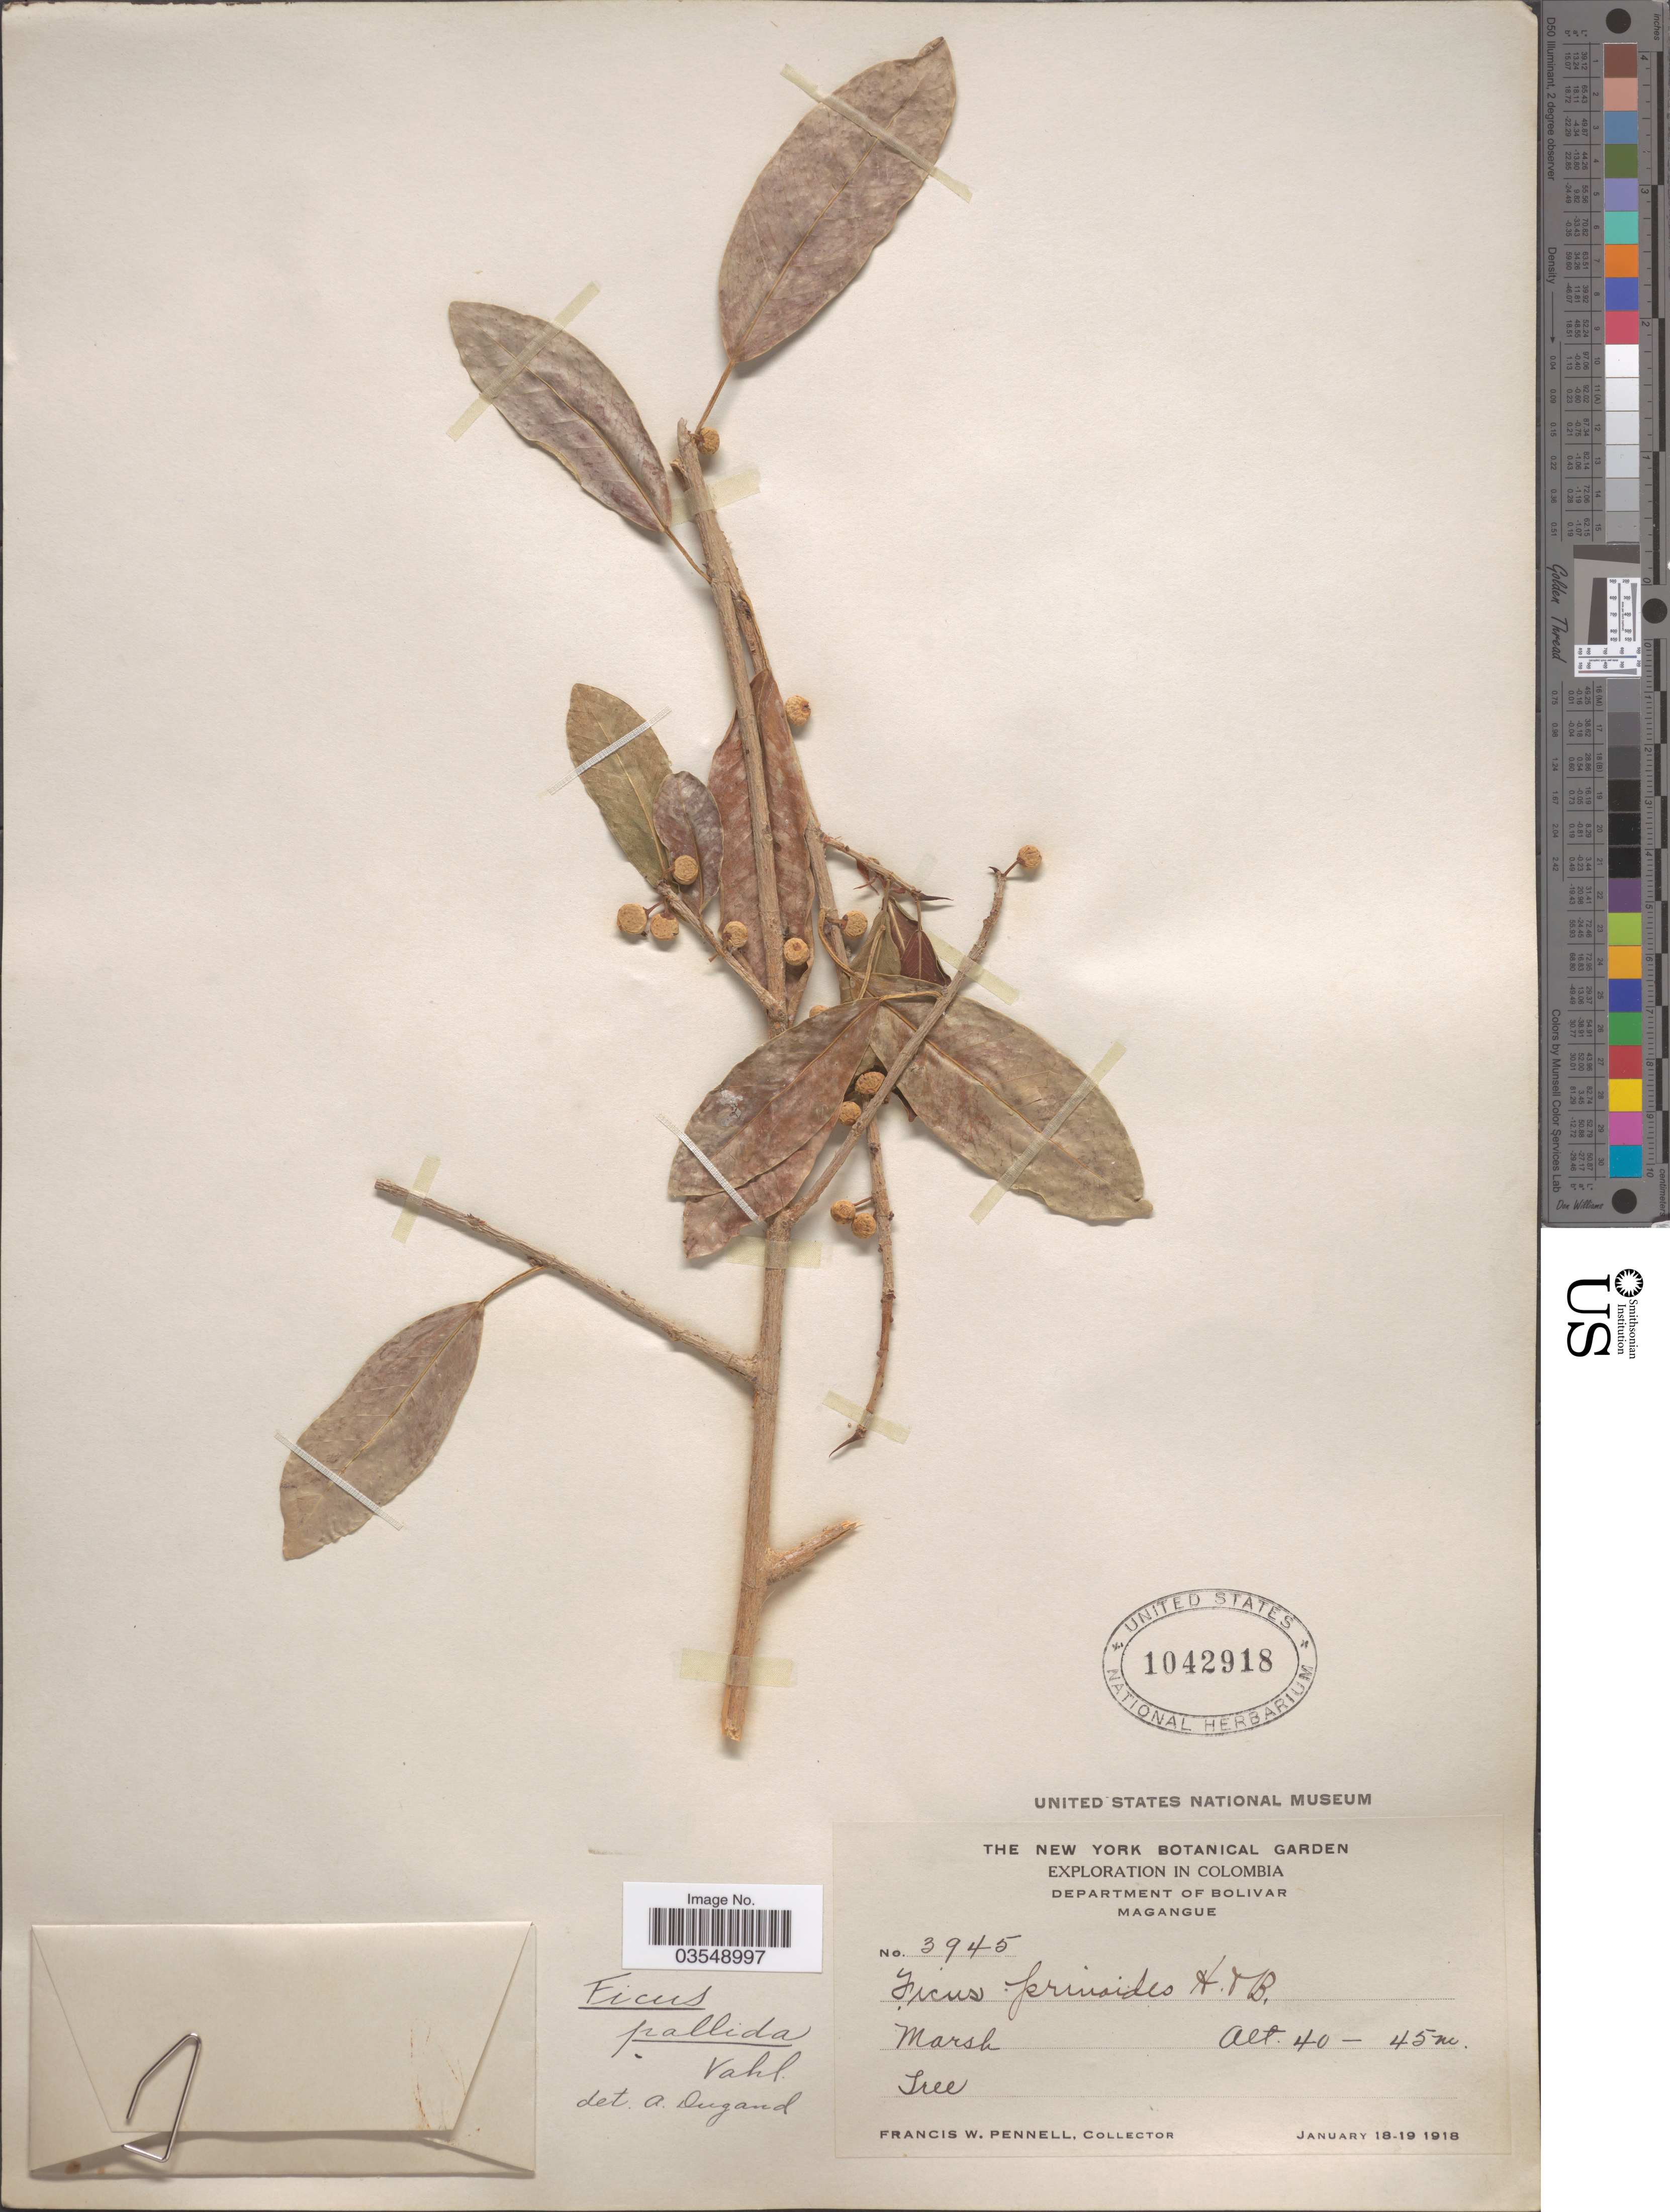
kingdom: Plantae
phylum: Tracheophyta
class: Magnoliopsida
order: Rosales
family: Moraceae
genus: Ficus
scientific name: Ficus pallida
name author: Vahl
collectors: F. W. Pennell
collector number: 3945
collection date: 1918-01-18/1918-01-19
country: Colombia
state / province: Bolívar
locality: Department of Bolivar. Magangue.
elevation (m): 40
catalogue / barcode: US 1042918